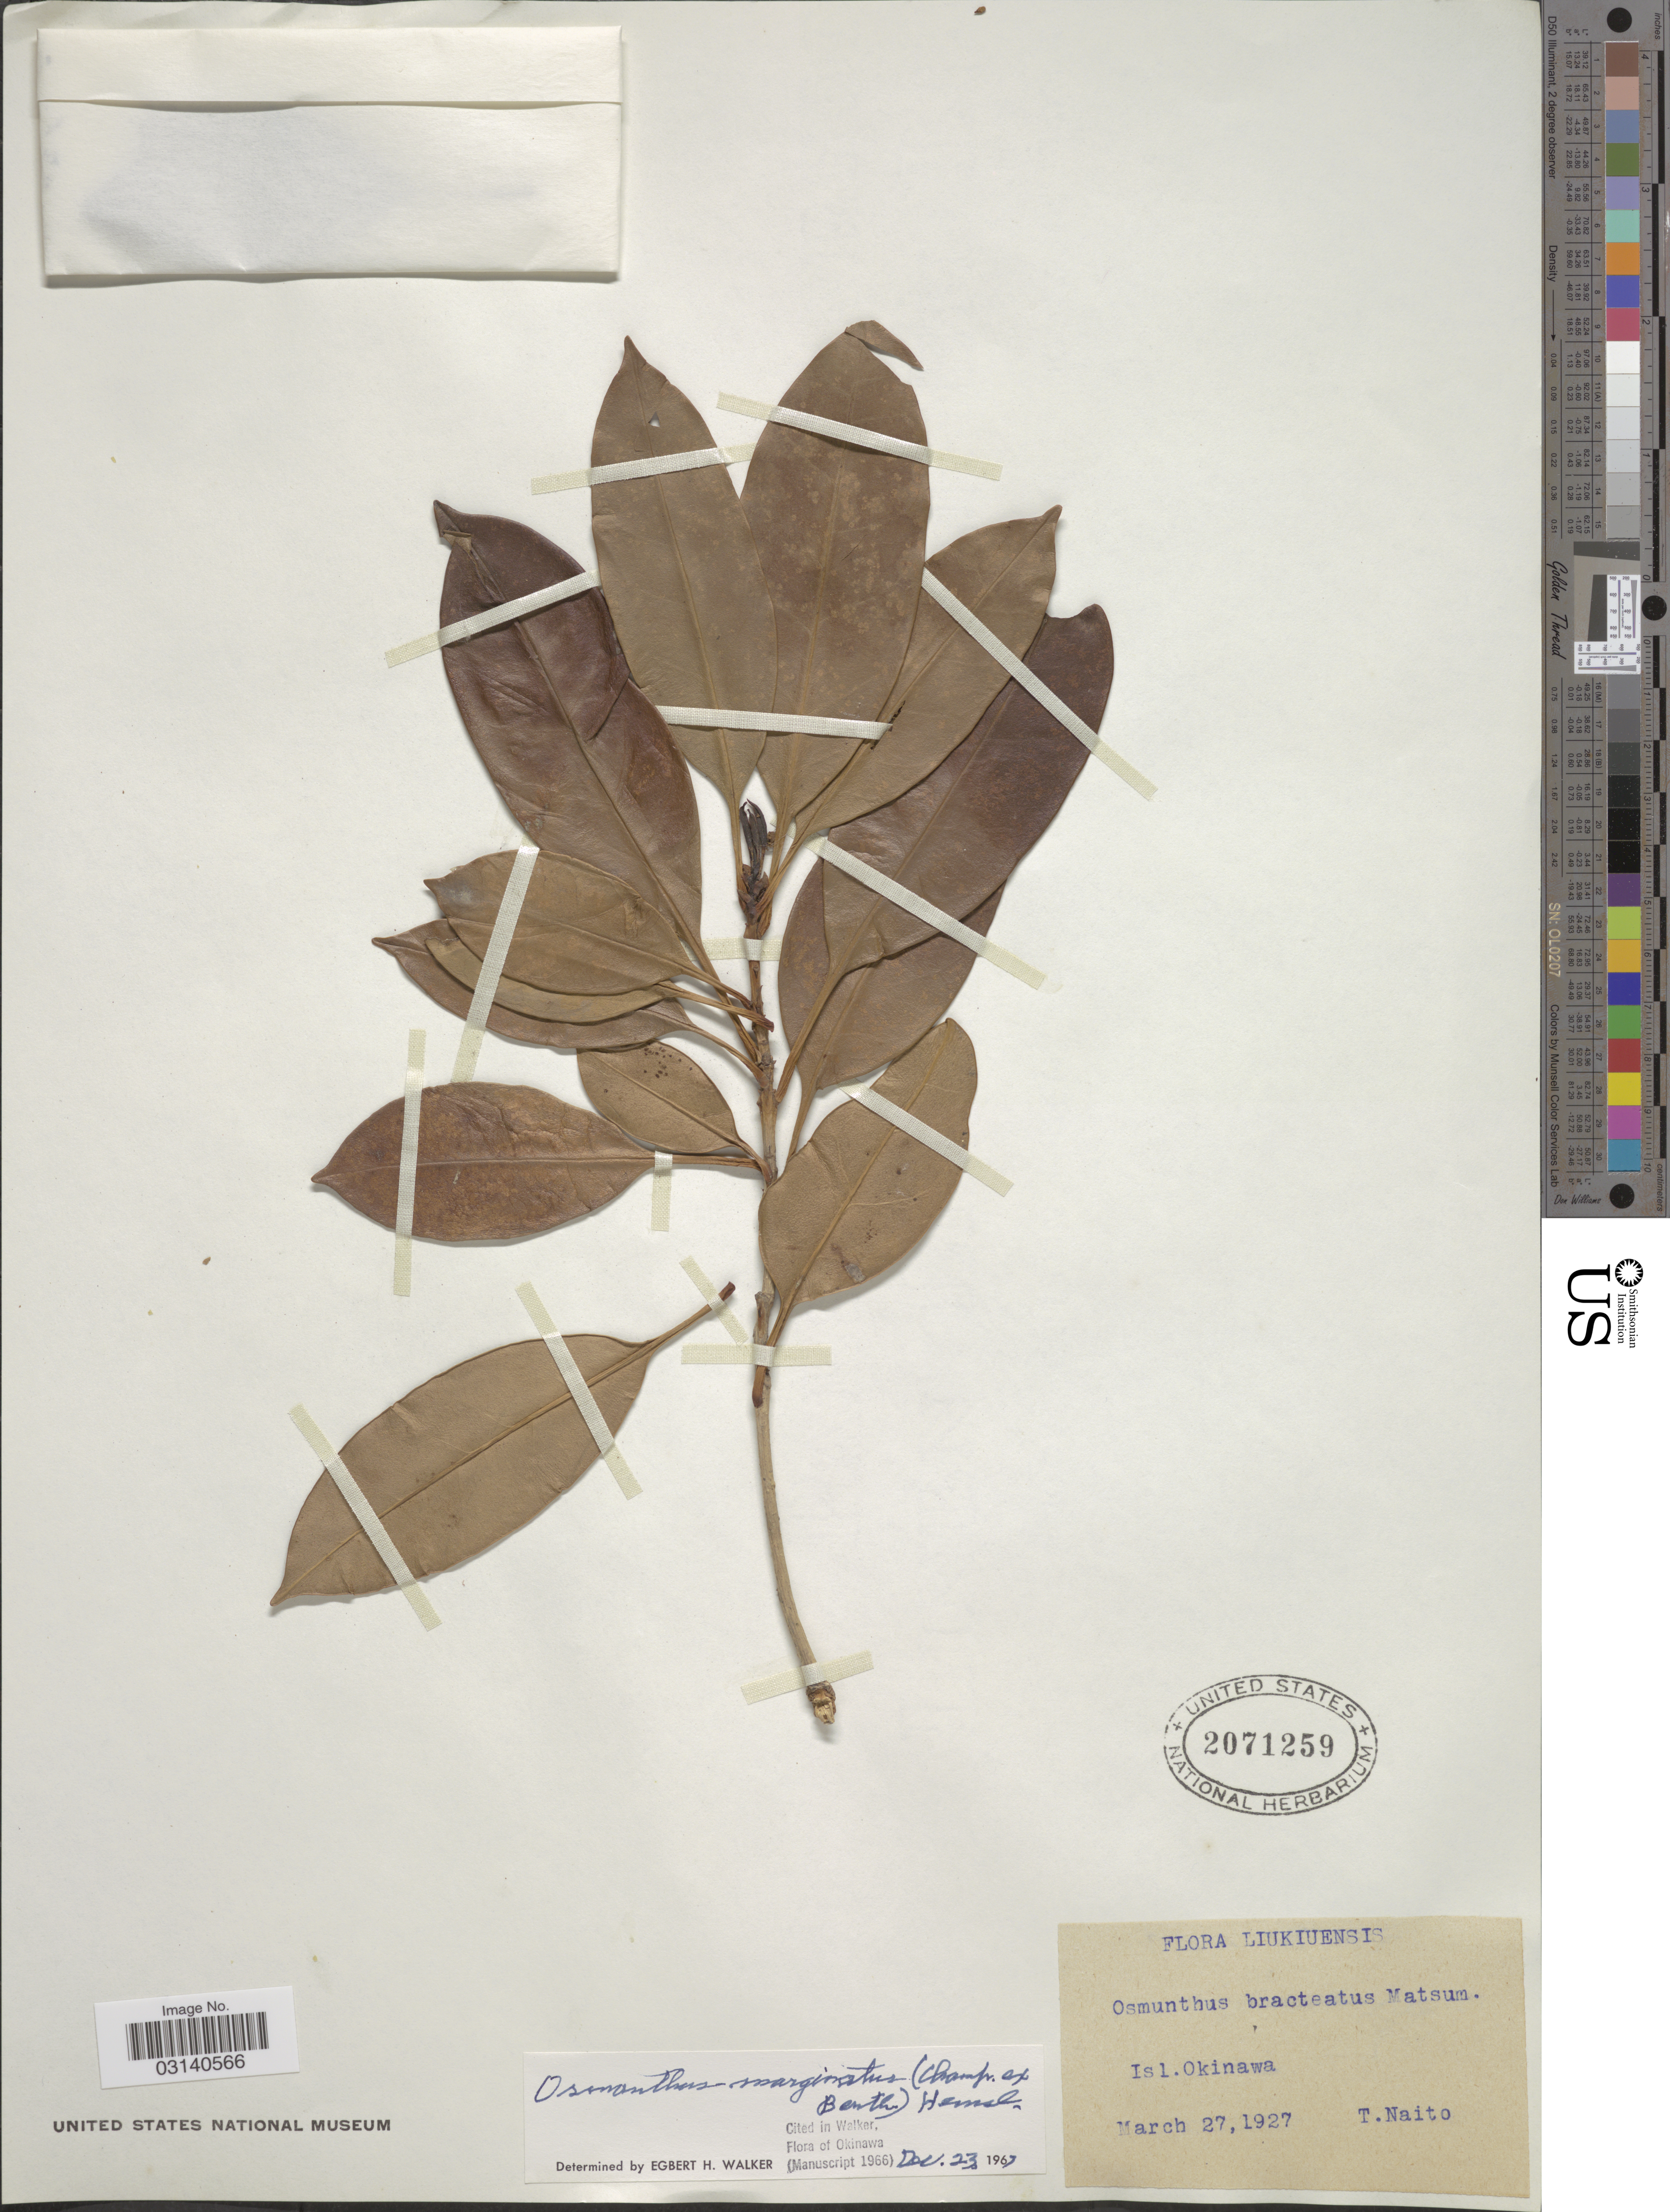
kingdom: Plantae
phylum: Tracheophyta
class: Magnoliopsida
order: Lamiales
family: Oleaceae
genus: Osmanthus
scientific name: Osmanthus marginatus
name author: (Champ. ex Benth.) Hemsl.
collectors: T. Naito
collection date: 1927-03-27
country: Japan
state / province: Okinawa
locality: Liukiuensis, Isl. Okinawa.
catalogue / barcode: US 2071259